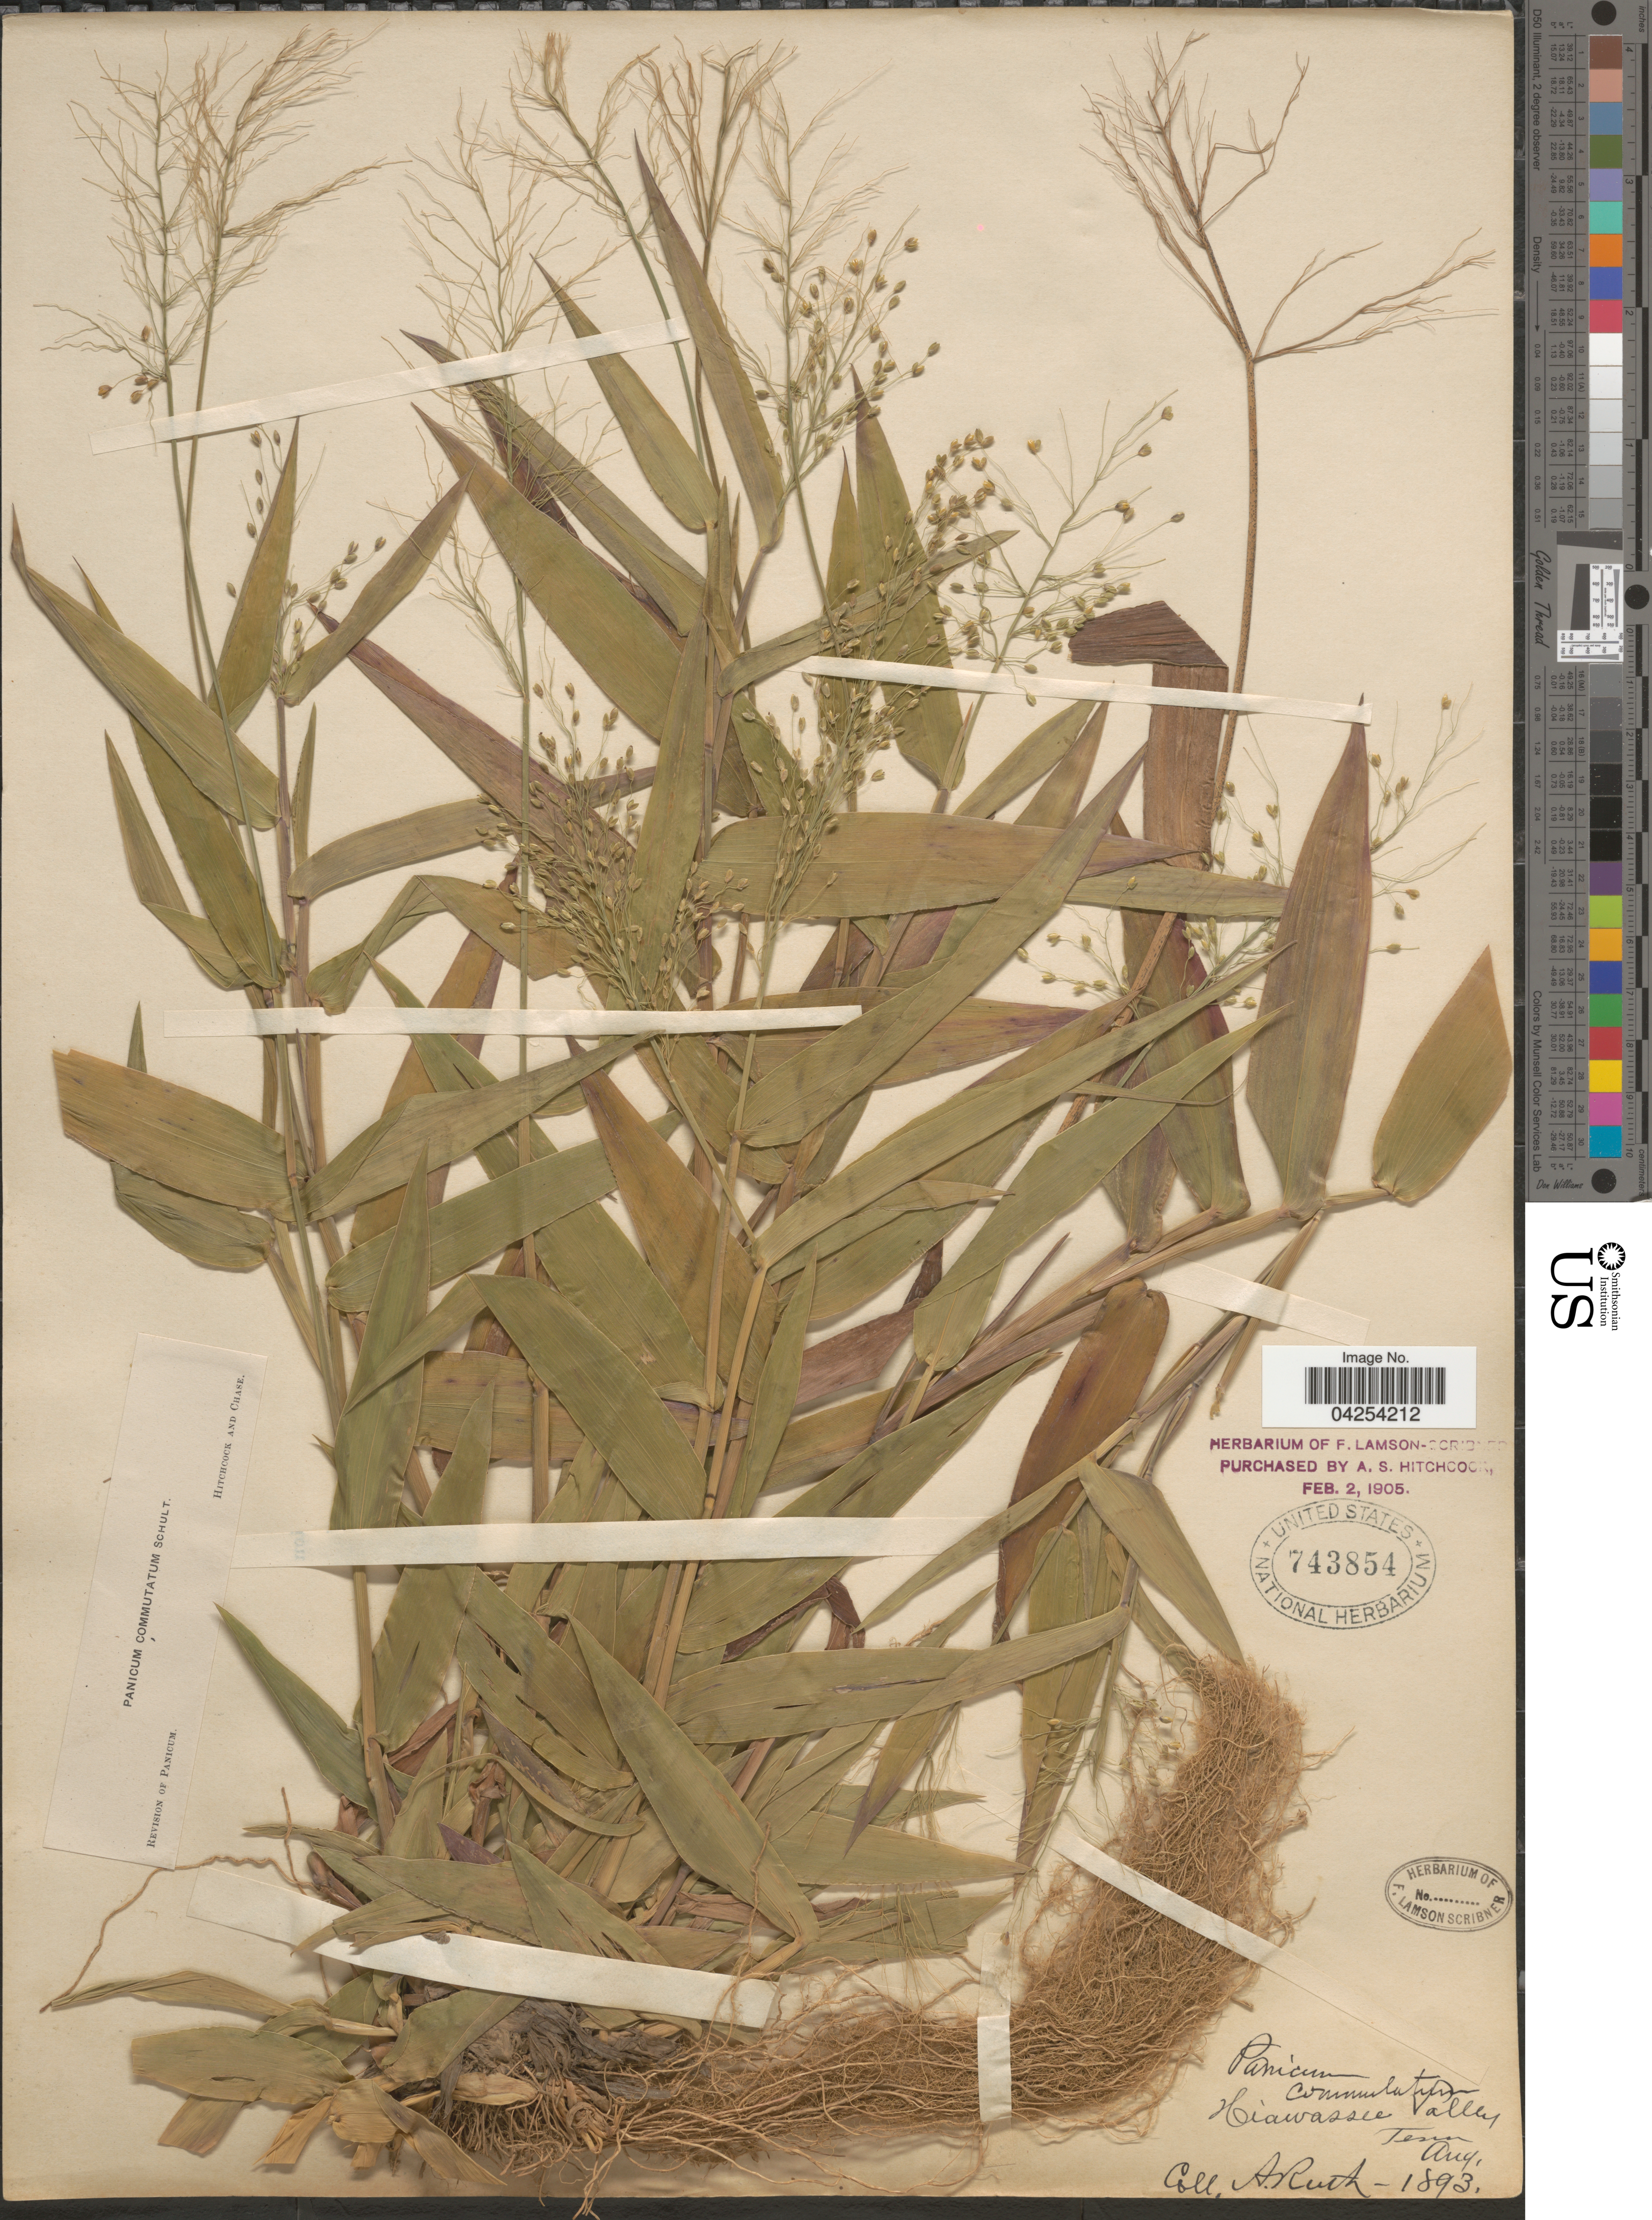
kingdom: Plantae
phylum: Tracheophyta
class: Liliopsida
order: Poales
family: Poaceae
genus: Dichanthelium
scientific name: Dichanthelium commutatum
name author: (Schult.) Gould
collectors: A. Ruth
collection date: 1893-08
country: United States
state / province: Tennessee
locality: Hiawassee Valley.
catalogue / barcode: US 743854